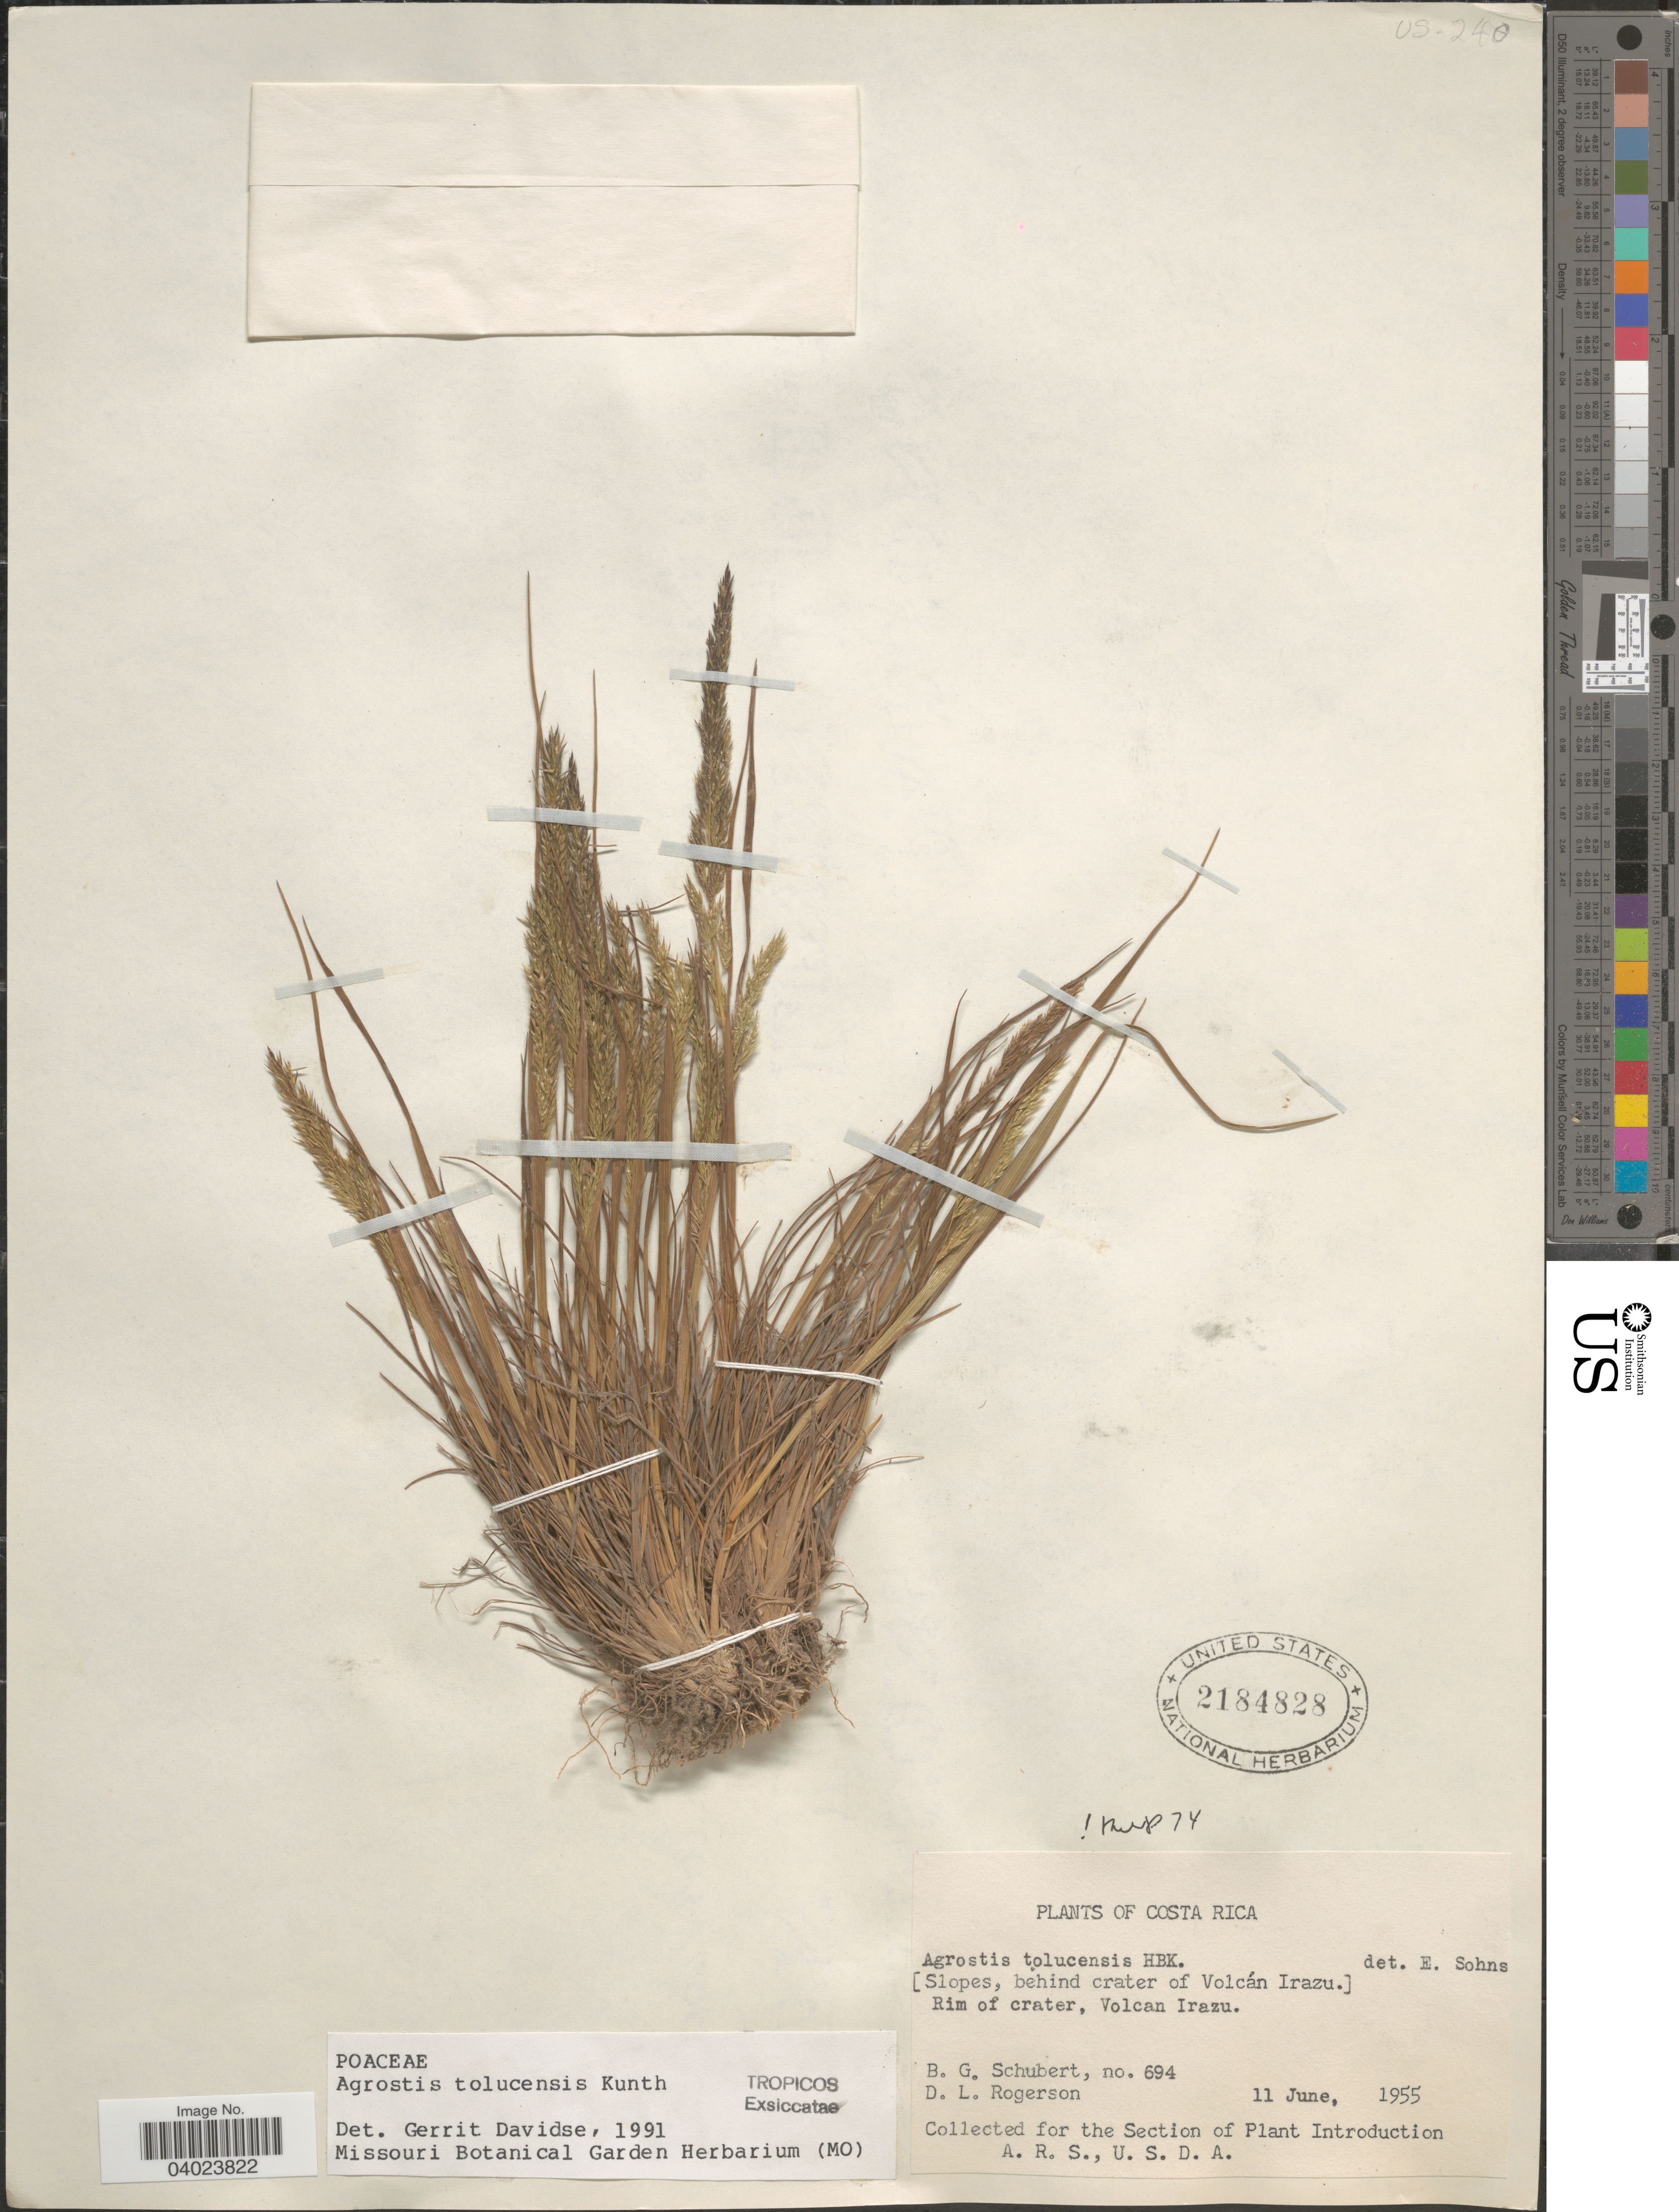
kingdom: Plantae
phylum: Tracheophyta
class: Liliopsida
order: Poales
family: Poaceae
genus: Agrostis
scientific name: Agrostis tolucensis Kunth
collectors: B. Schubert & D. Rogerson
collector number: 694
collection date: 1955-06-11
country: Costa Rica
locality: [Slopes, behind crater of Volcán Irazu.]. Rim of crater, Volcan Irazu.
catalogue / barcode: US 2184828